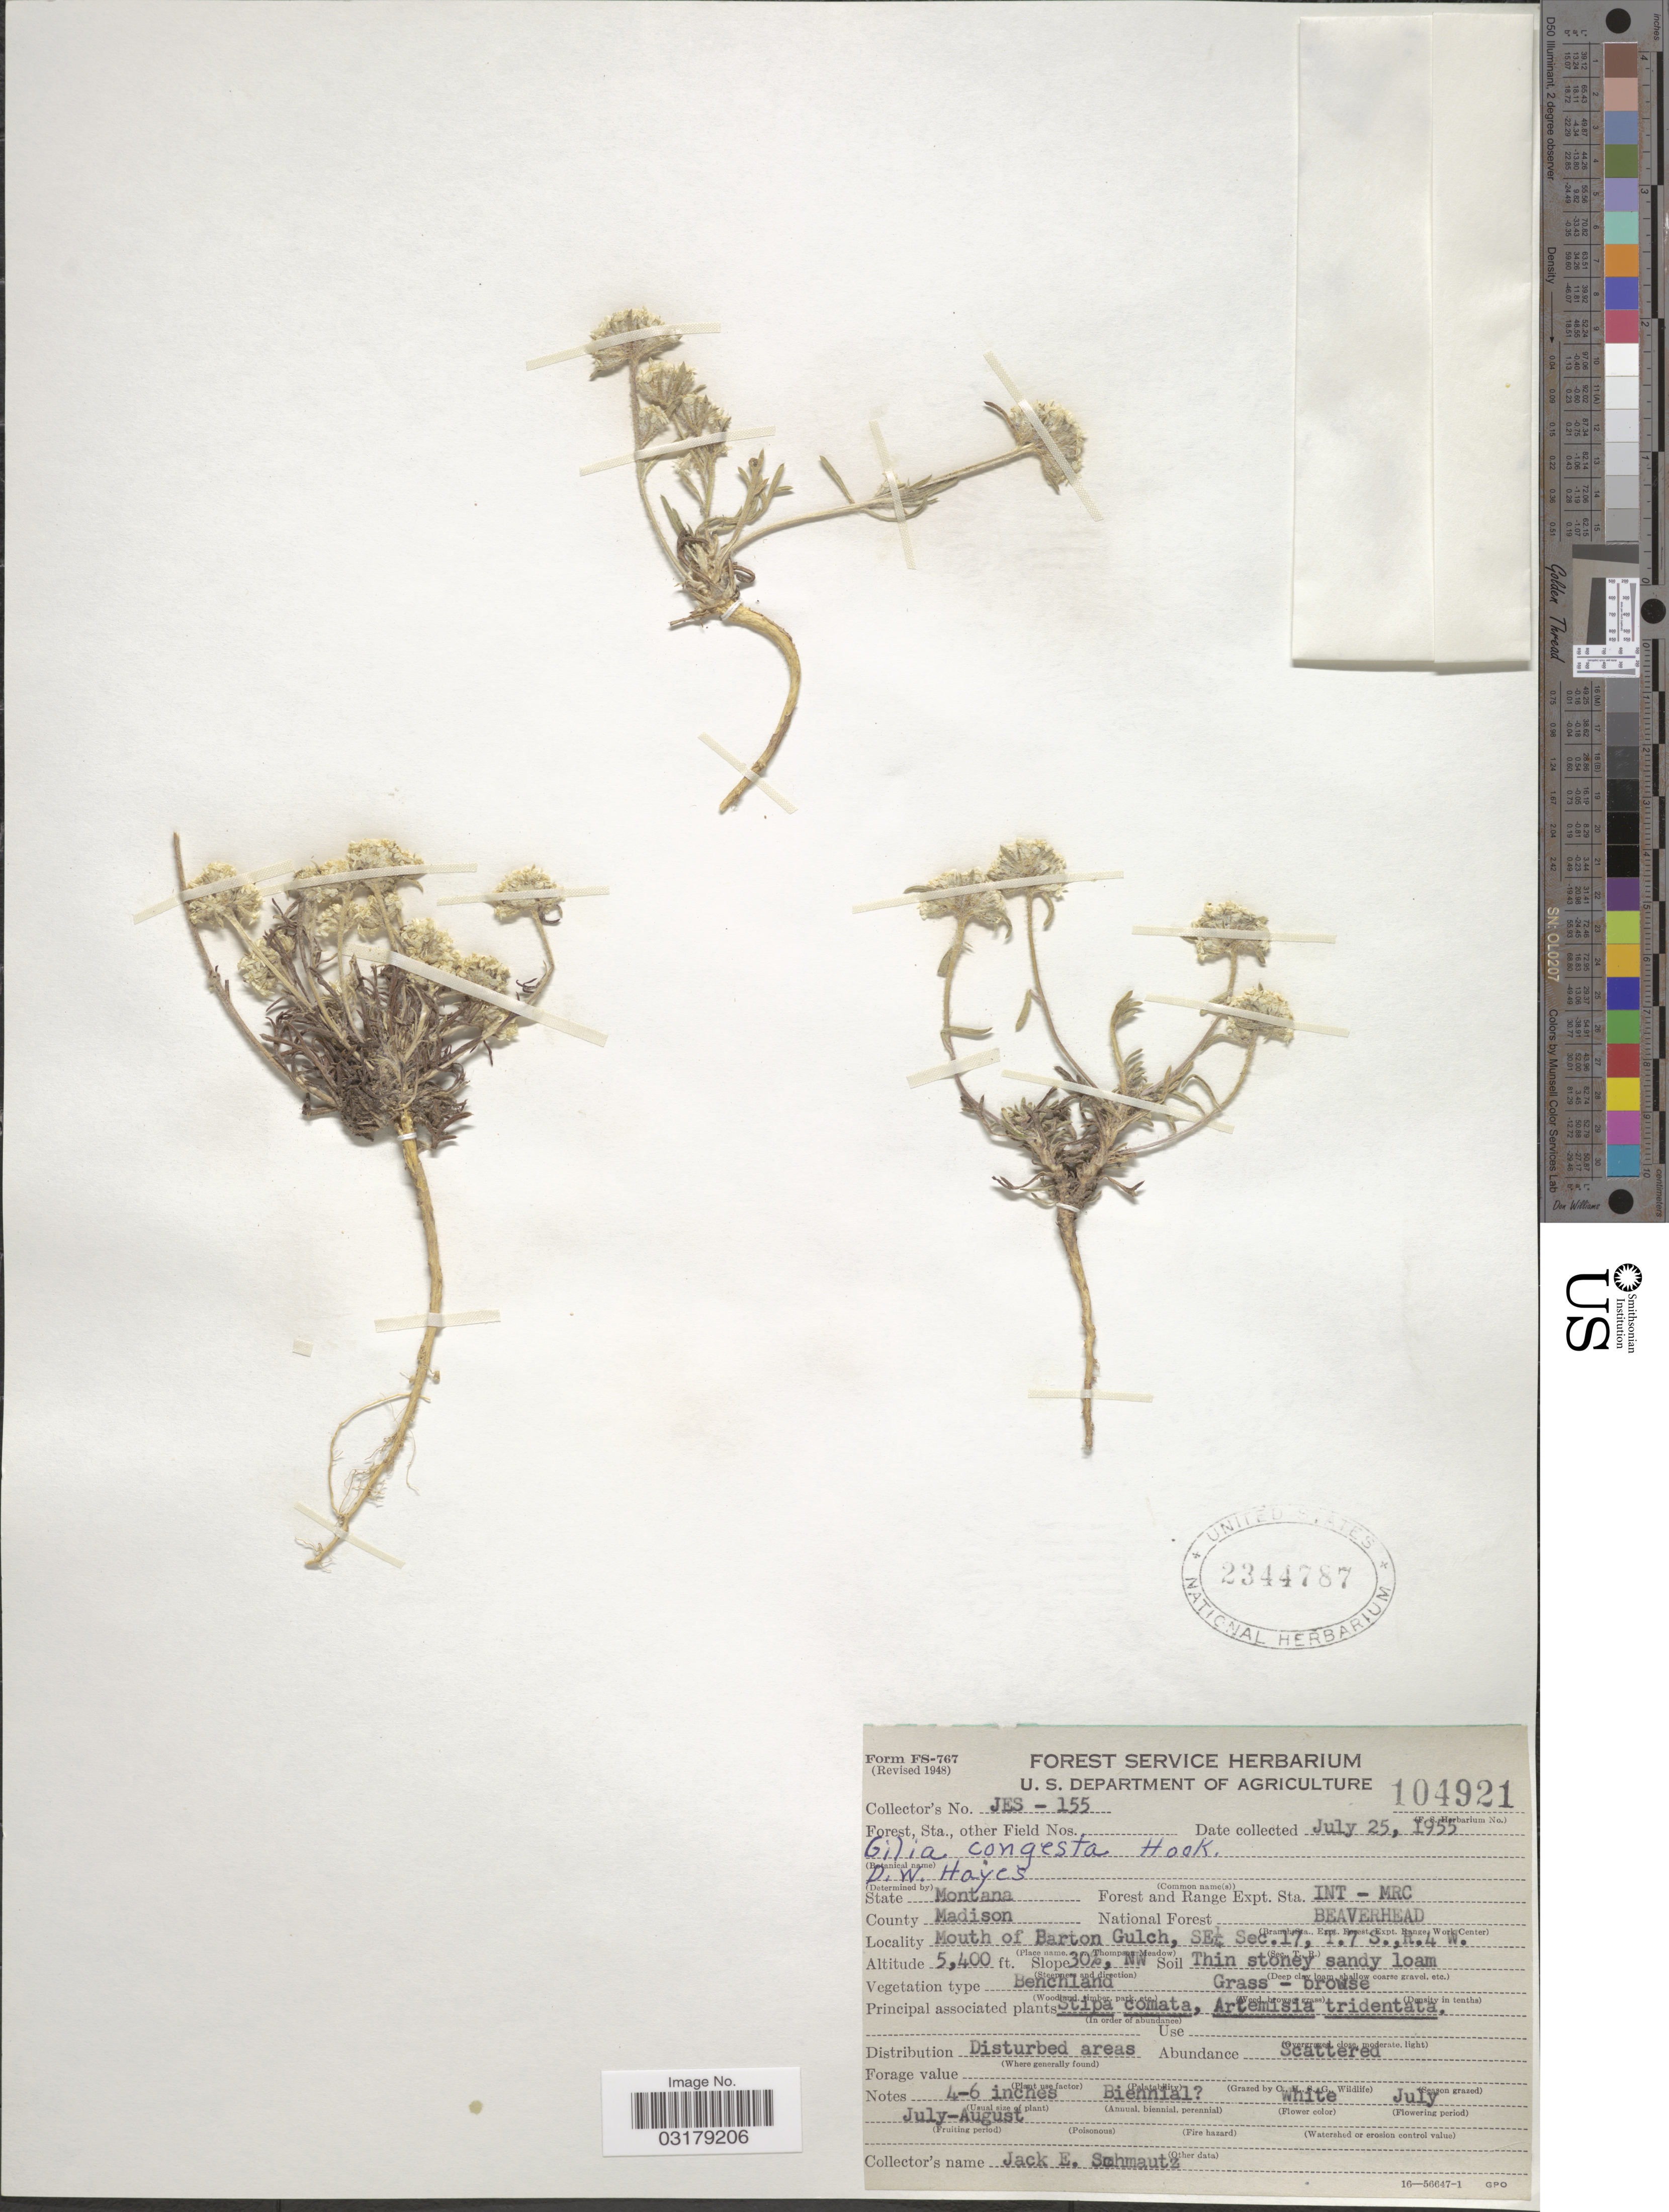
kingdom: Plantae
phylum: Tracheophyta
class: Magnoliopsida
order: Ericales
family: Polemoniaceae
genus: Ipomopsis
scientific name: Ipomopsis congesta var. crebrifolia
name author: (Nutt.) S.L. Welsh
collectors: J. Schmautz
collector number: JES-155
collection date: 1955-07-25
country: United States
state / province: Montana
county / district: Madison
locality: Forest and Range Expt. Sta.: INT-MRC. National Forest: Beaverhead. Mouth of Barton Gulch, SE ¼ Sec.17, T.7 S.,R.4 W.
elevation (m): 1646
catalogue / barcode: US 2344787